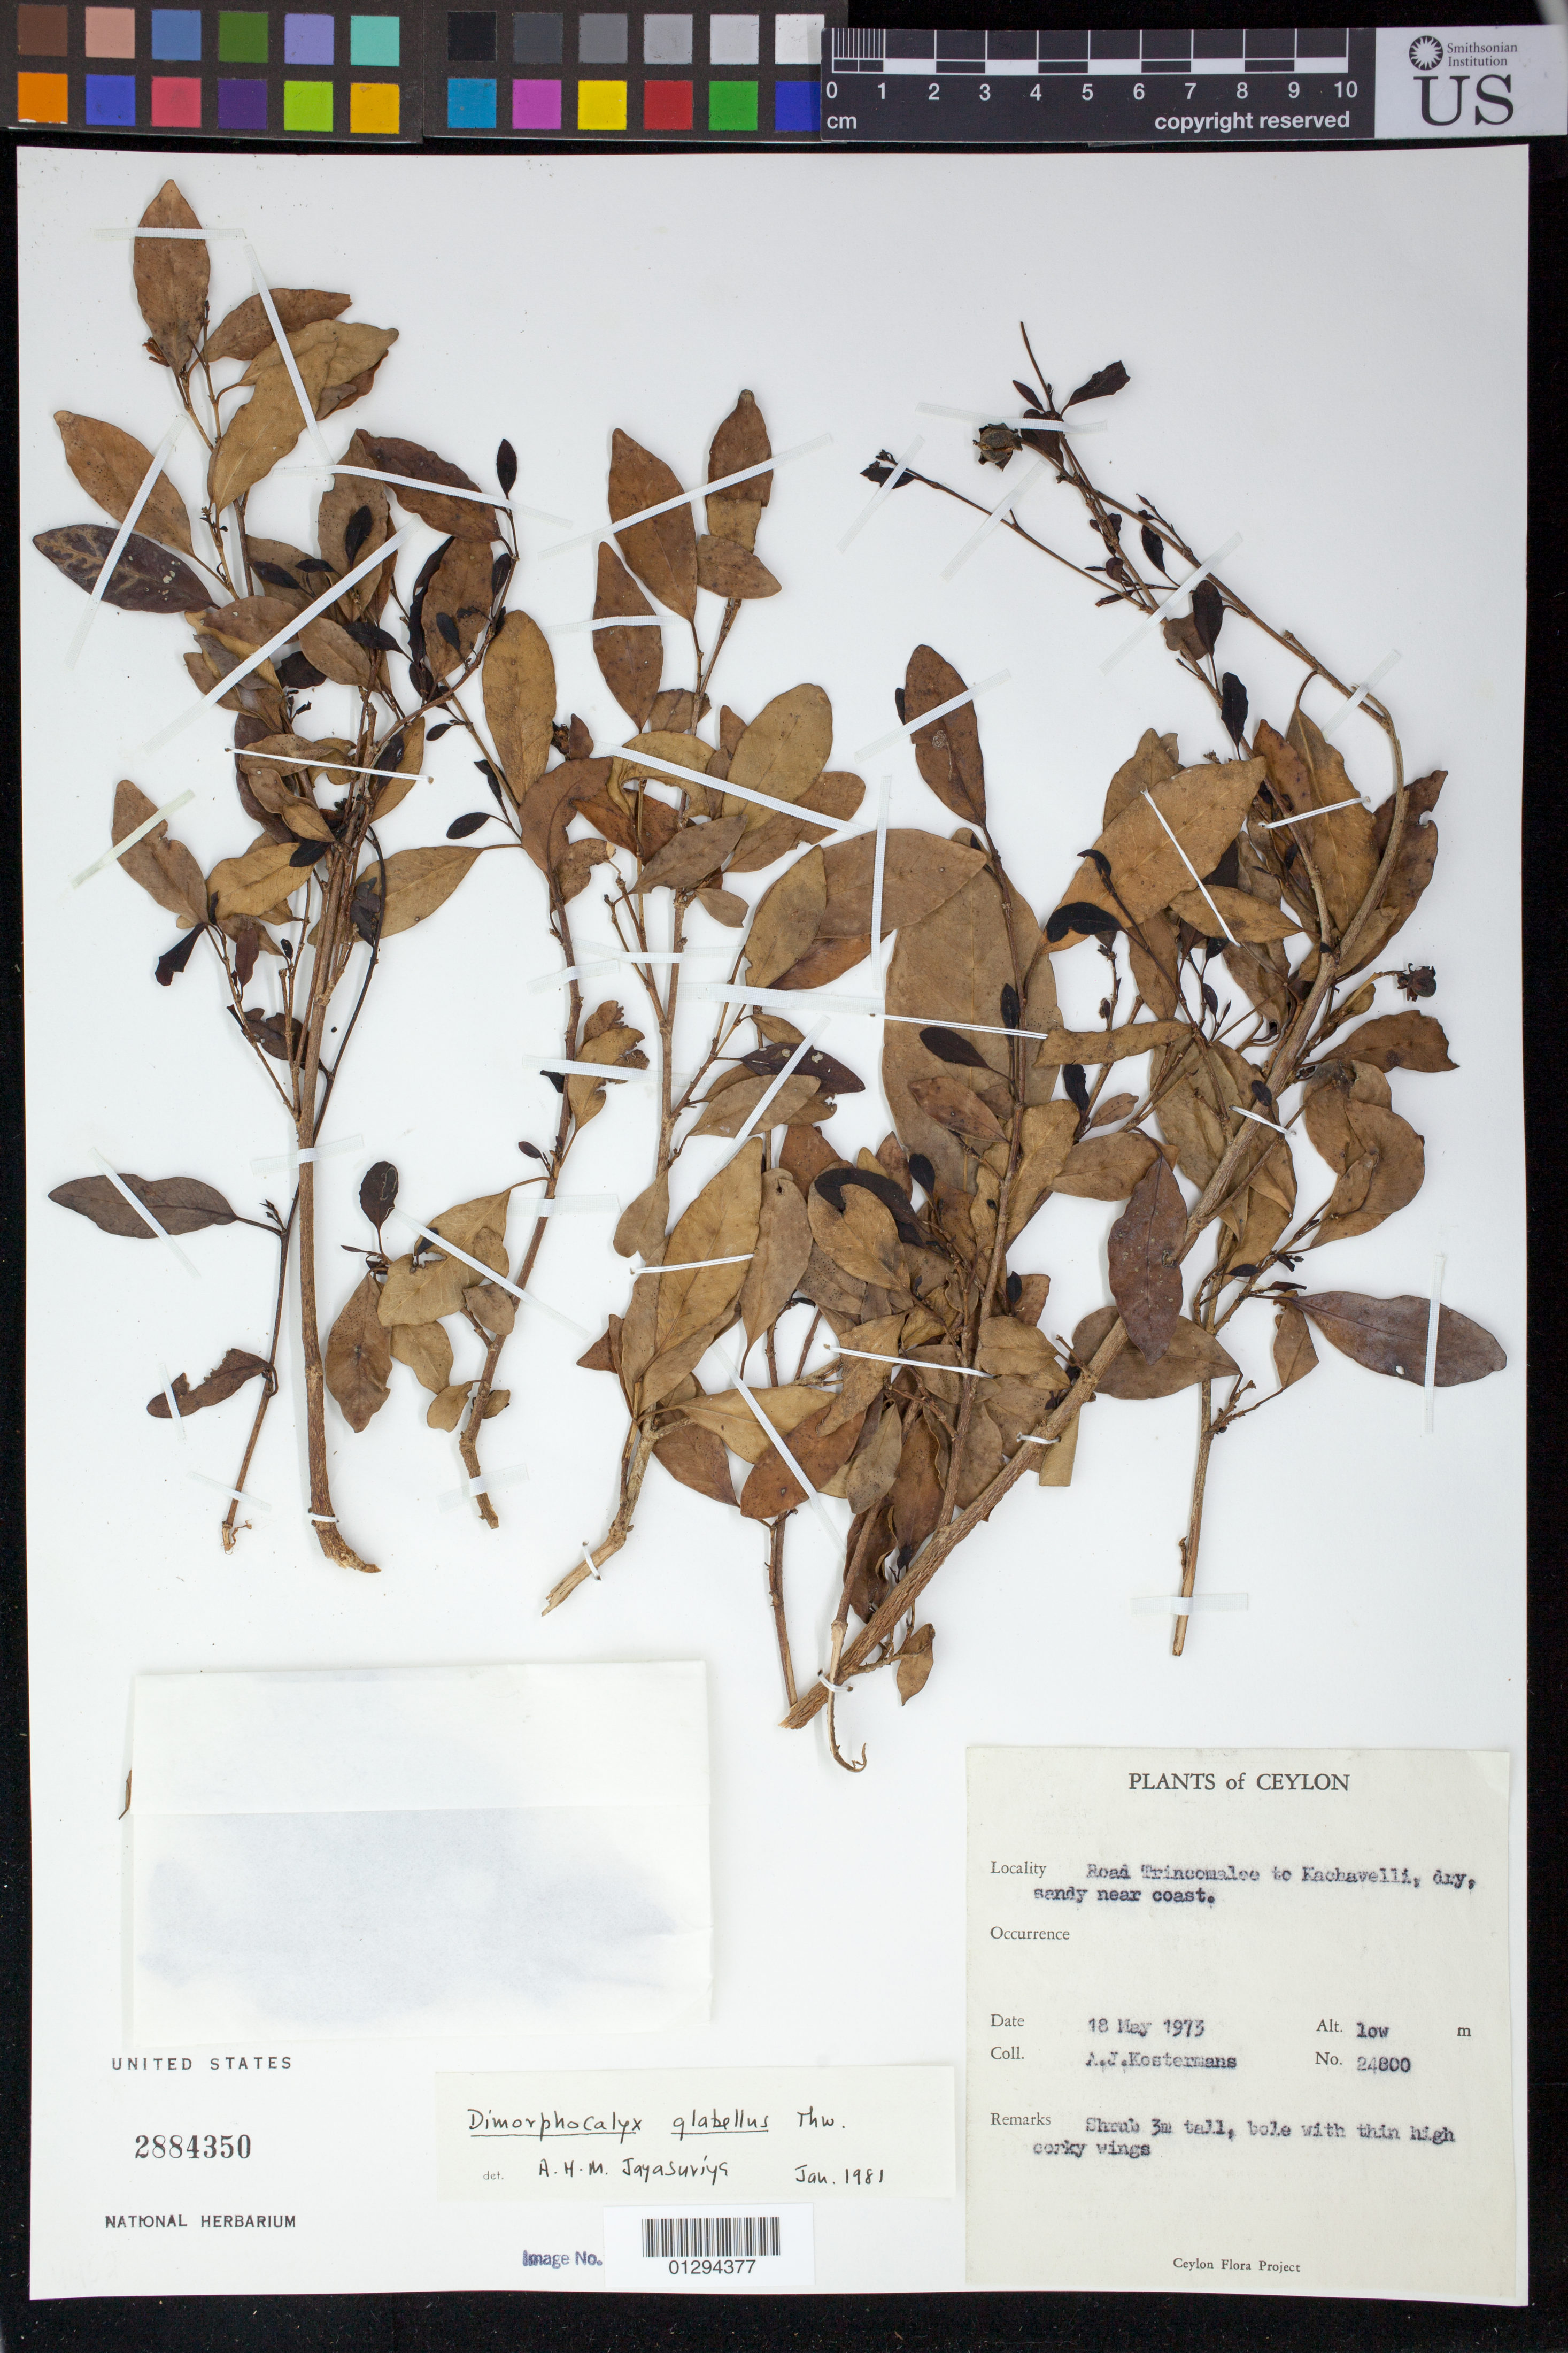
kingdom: Plantae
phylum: Tracheophyta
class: Magnoliopsida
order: Malpighiales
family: Euphorbiaceae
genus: Dimorphocalyx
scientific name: Dimorphocalyx glabellus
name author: Thwaites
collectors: A. J. G. Kostermans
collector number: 24800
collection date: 1973-05-18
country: Sri Lanka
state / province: Eastern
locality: Road Trincomalee to Kachavelli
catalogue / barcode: US 2884350